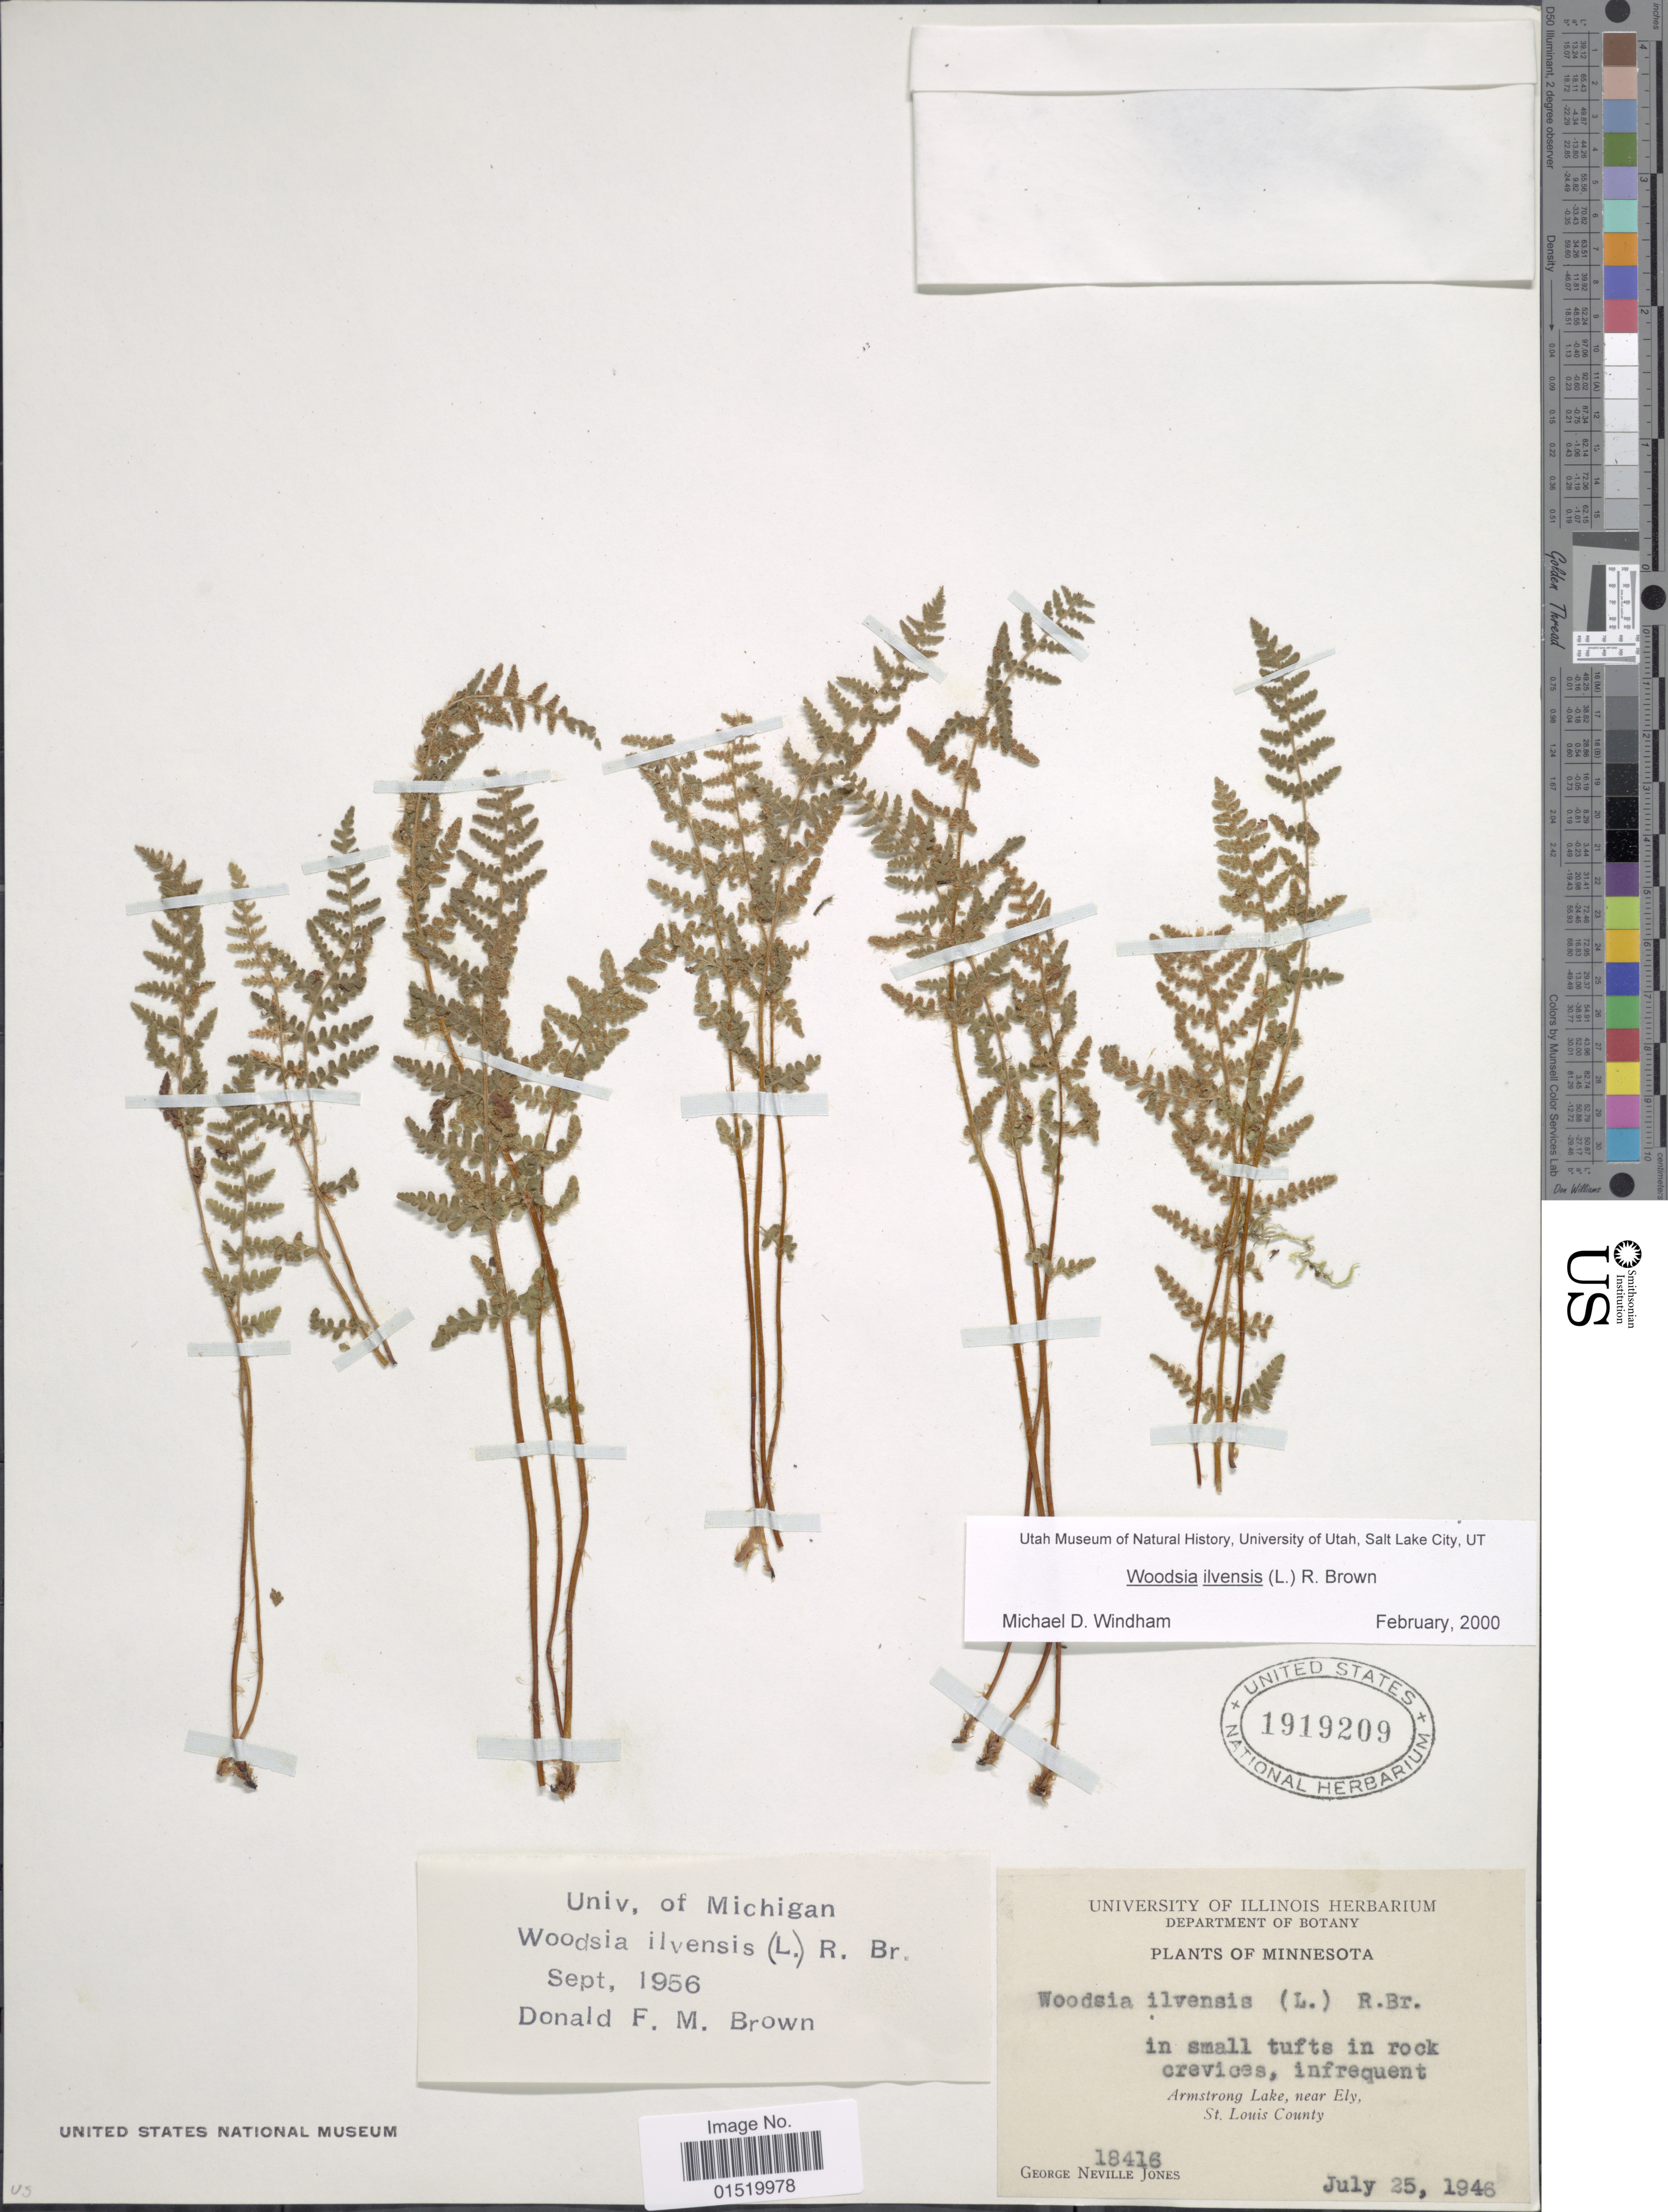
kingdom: Plantae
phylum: Tracheophyta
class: Polypodiopsida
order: Polypodiales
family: Woodsiaceae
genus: Woodsia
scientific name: Woodsia ilvensis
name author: (L.) R. Br.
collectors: G. N. Jones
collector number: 18416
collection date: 1946-07-25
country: United States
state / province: Minnesota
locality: Armstrong Lake, near ELy, St Louis County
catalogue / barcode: US 1919209